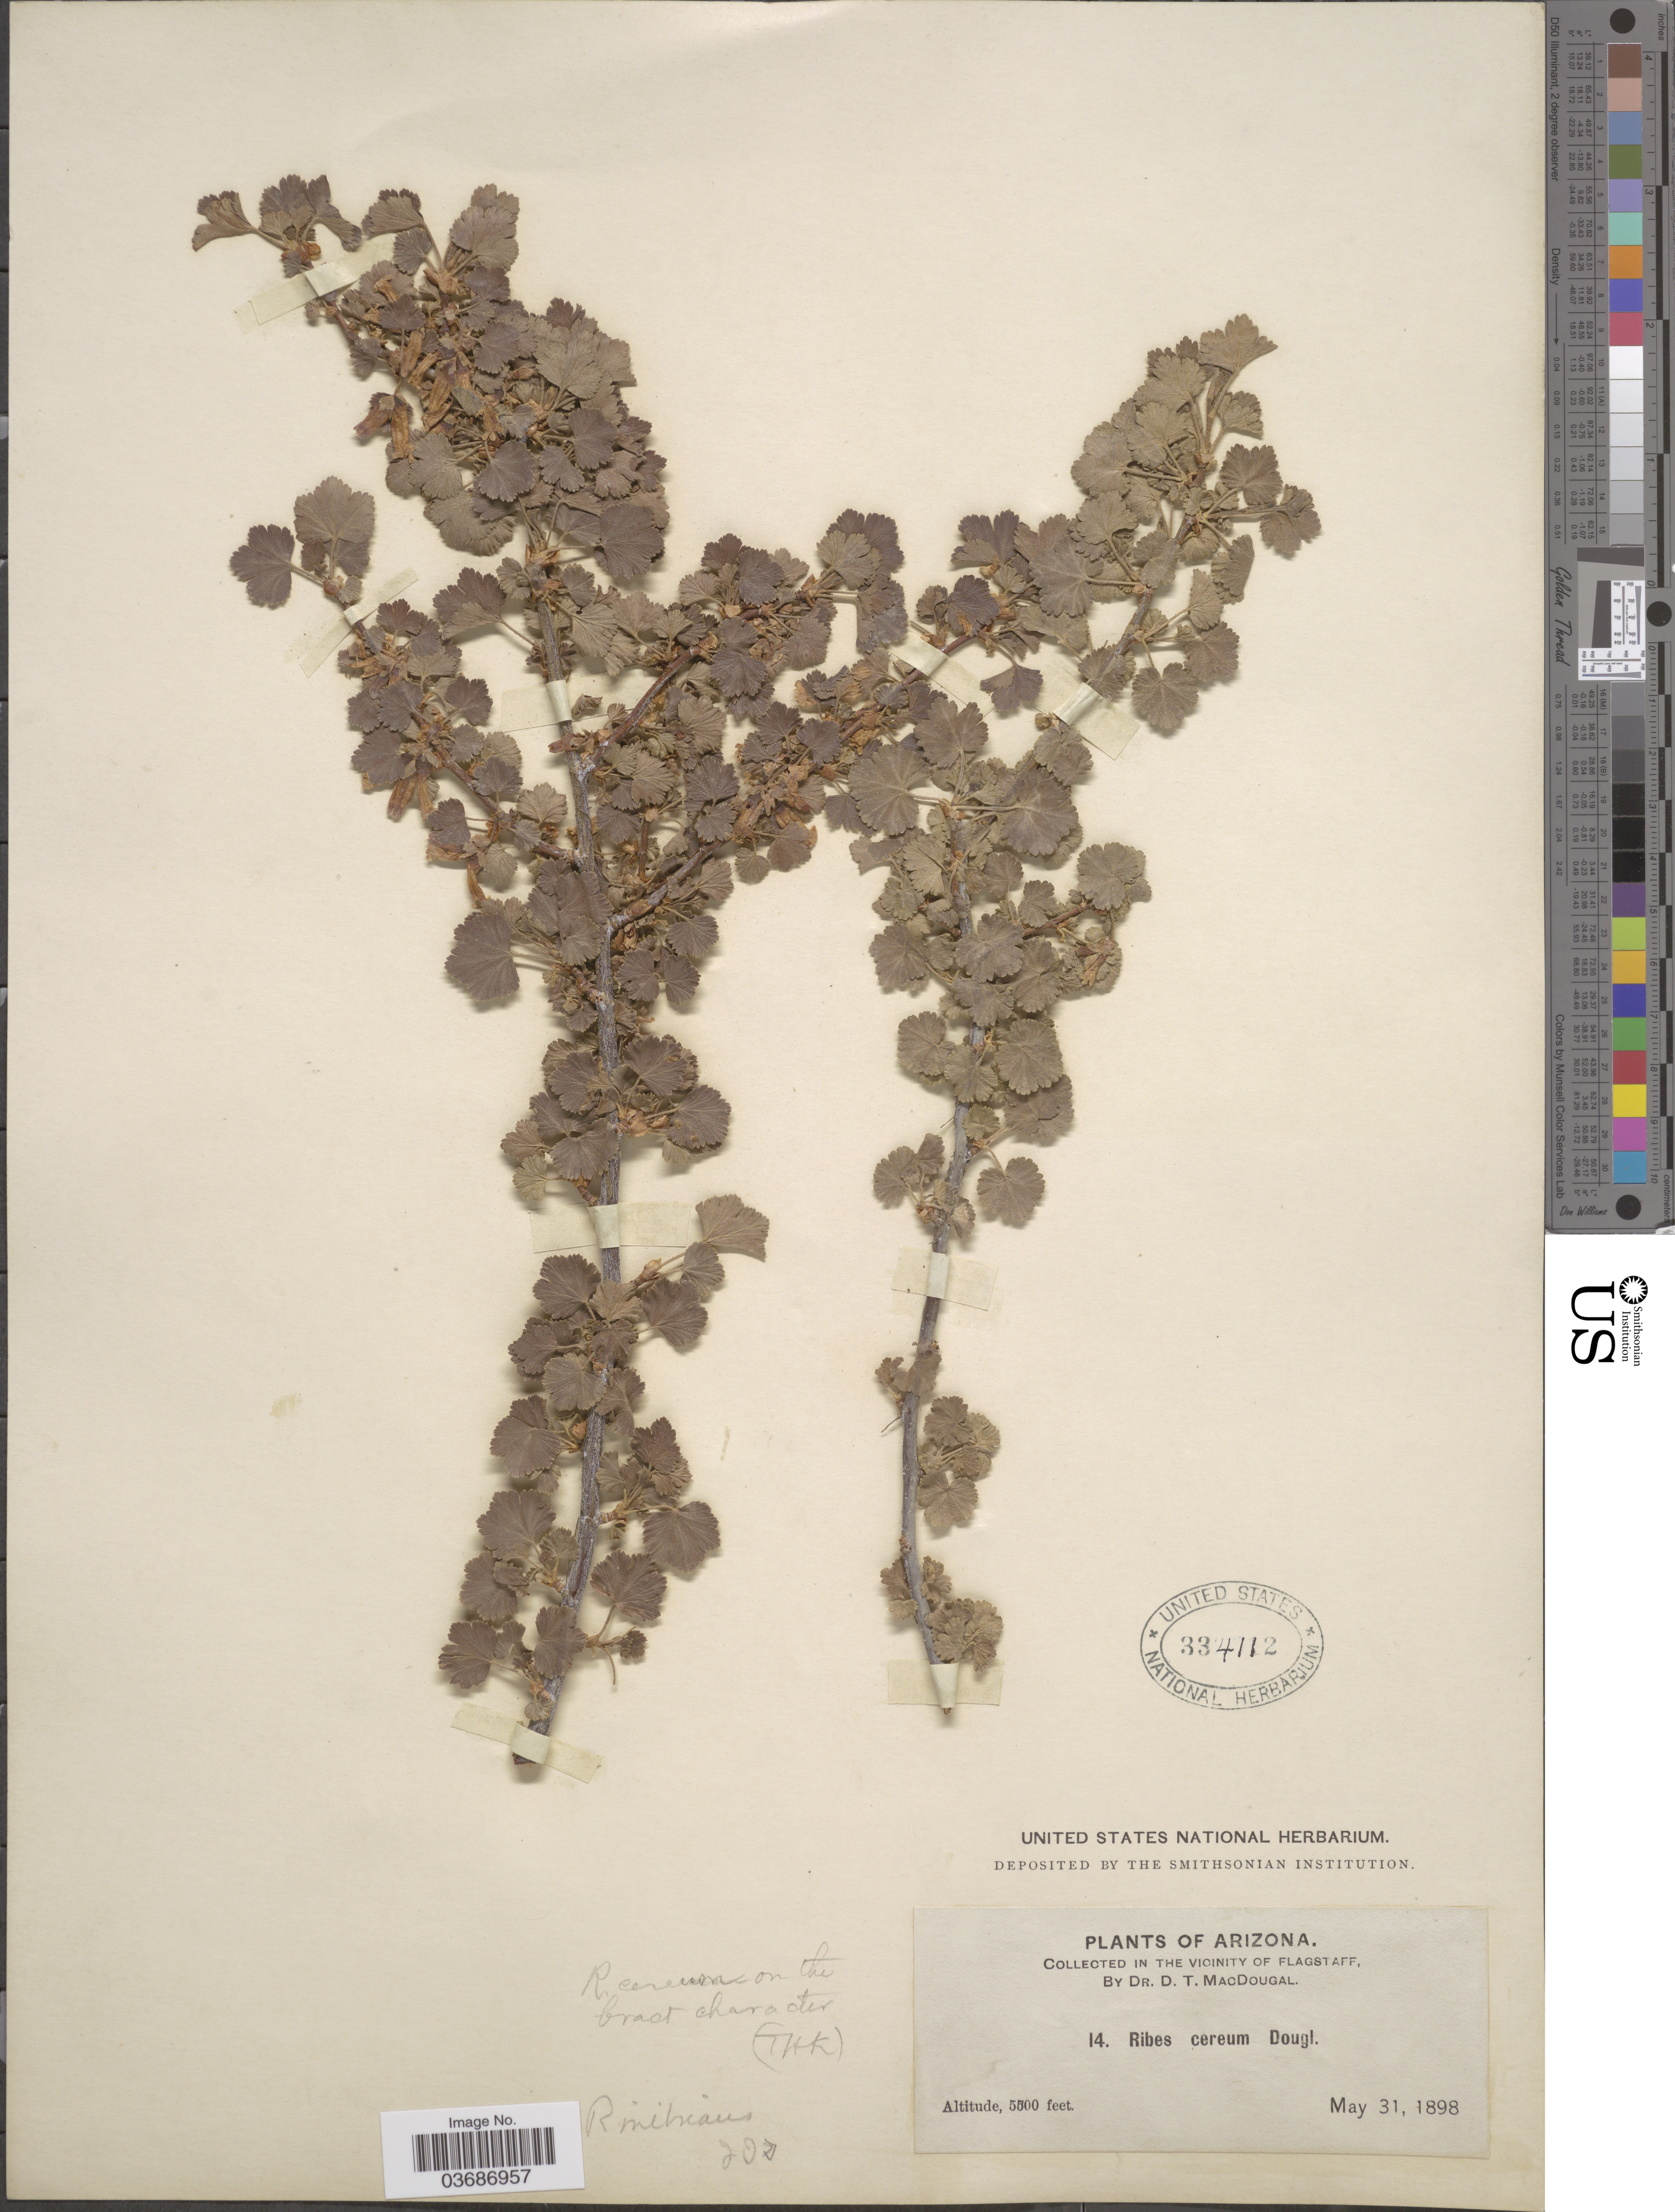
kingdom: Plantae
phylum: Tracheophyta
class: Magnoliopsida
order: Saxifragales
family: Grossulariaceae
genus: Ribes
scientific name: Ribes cereum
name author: Douglas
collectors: D. T. MacDougal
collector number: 14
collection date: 1898-05-31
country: United States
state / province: Arizona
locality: In the vicinity of Flagstaff.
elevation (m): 1676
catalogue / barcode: US 334112